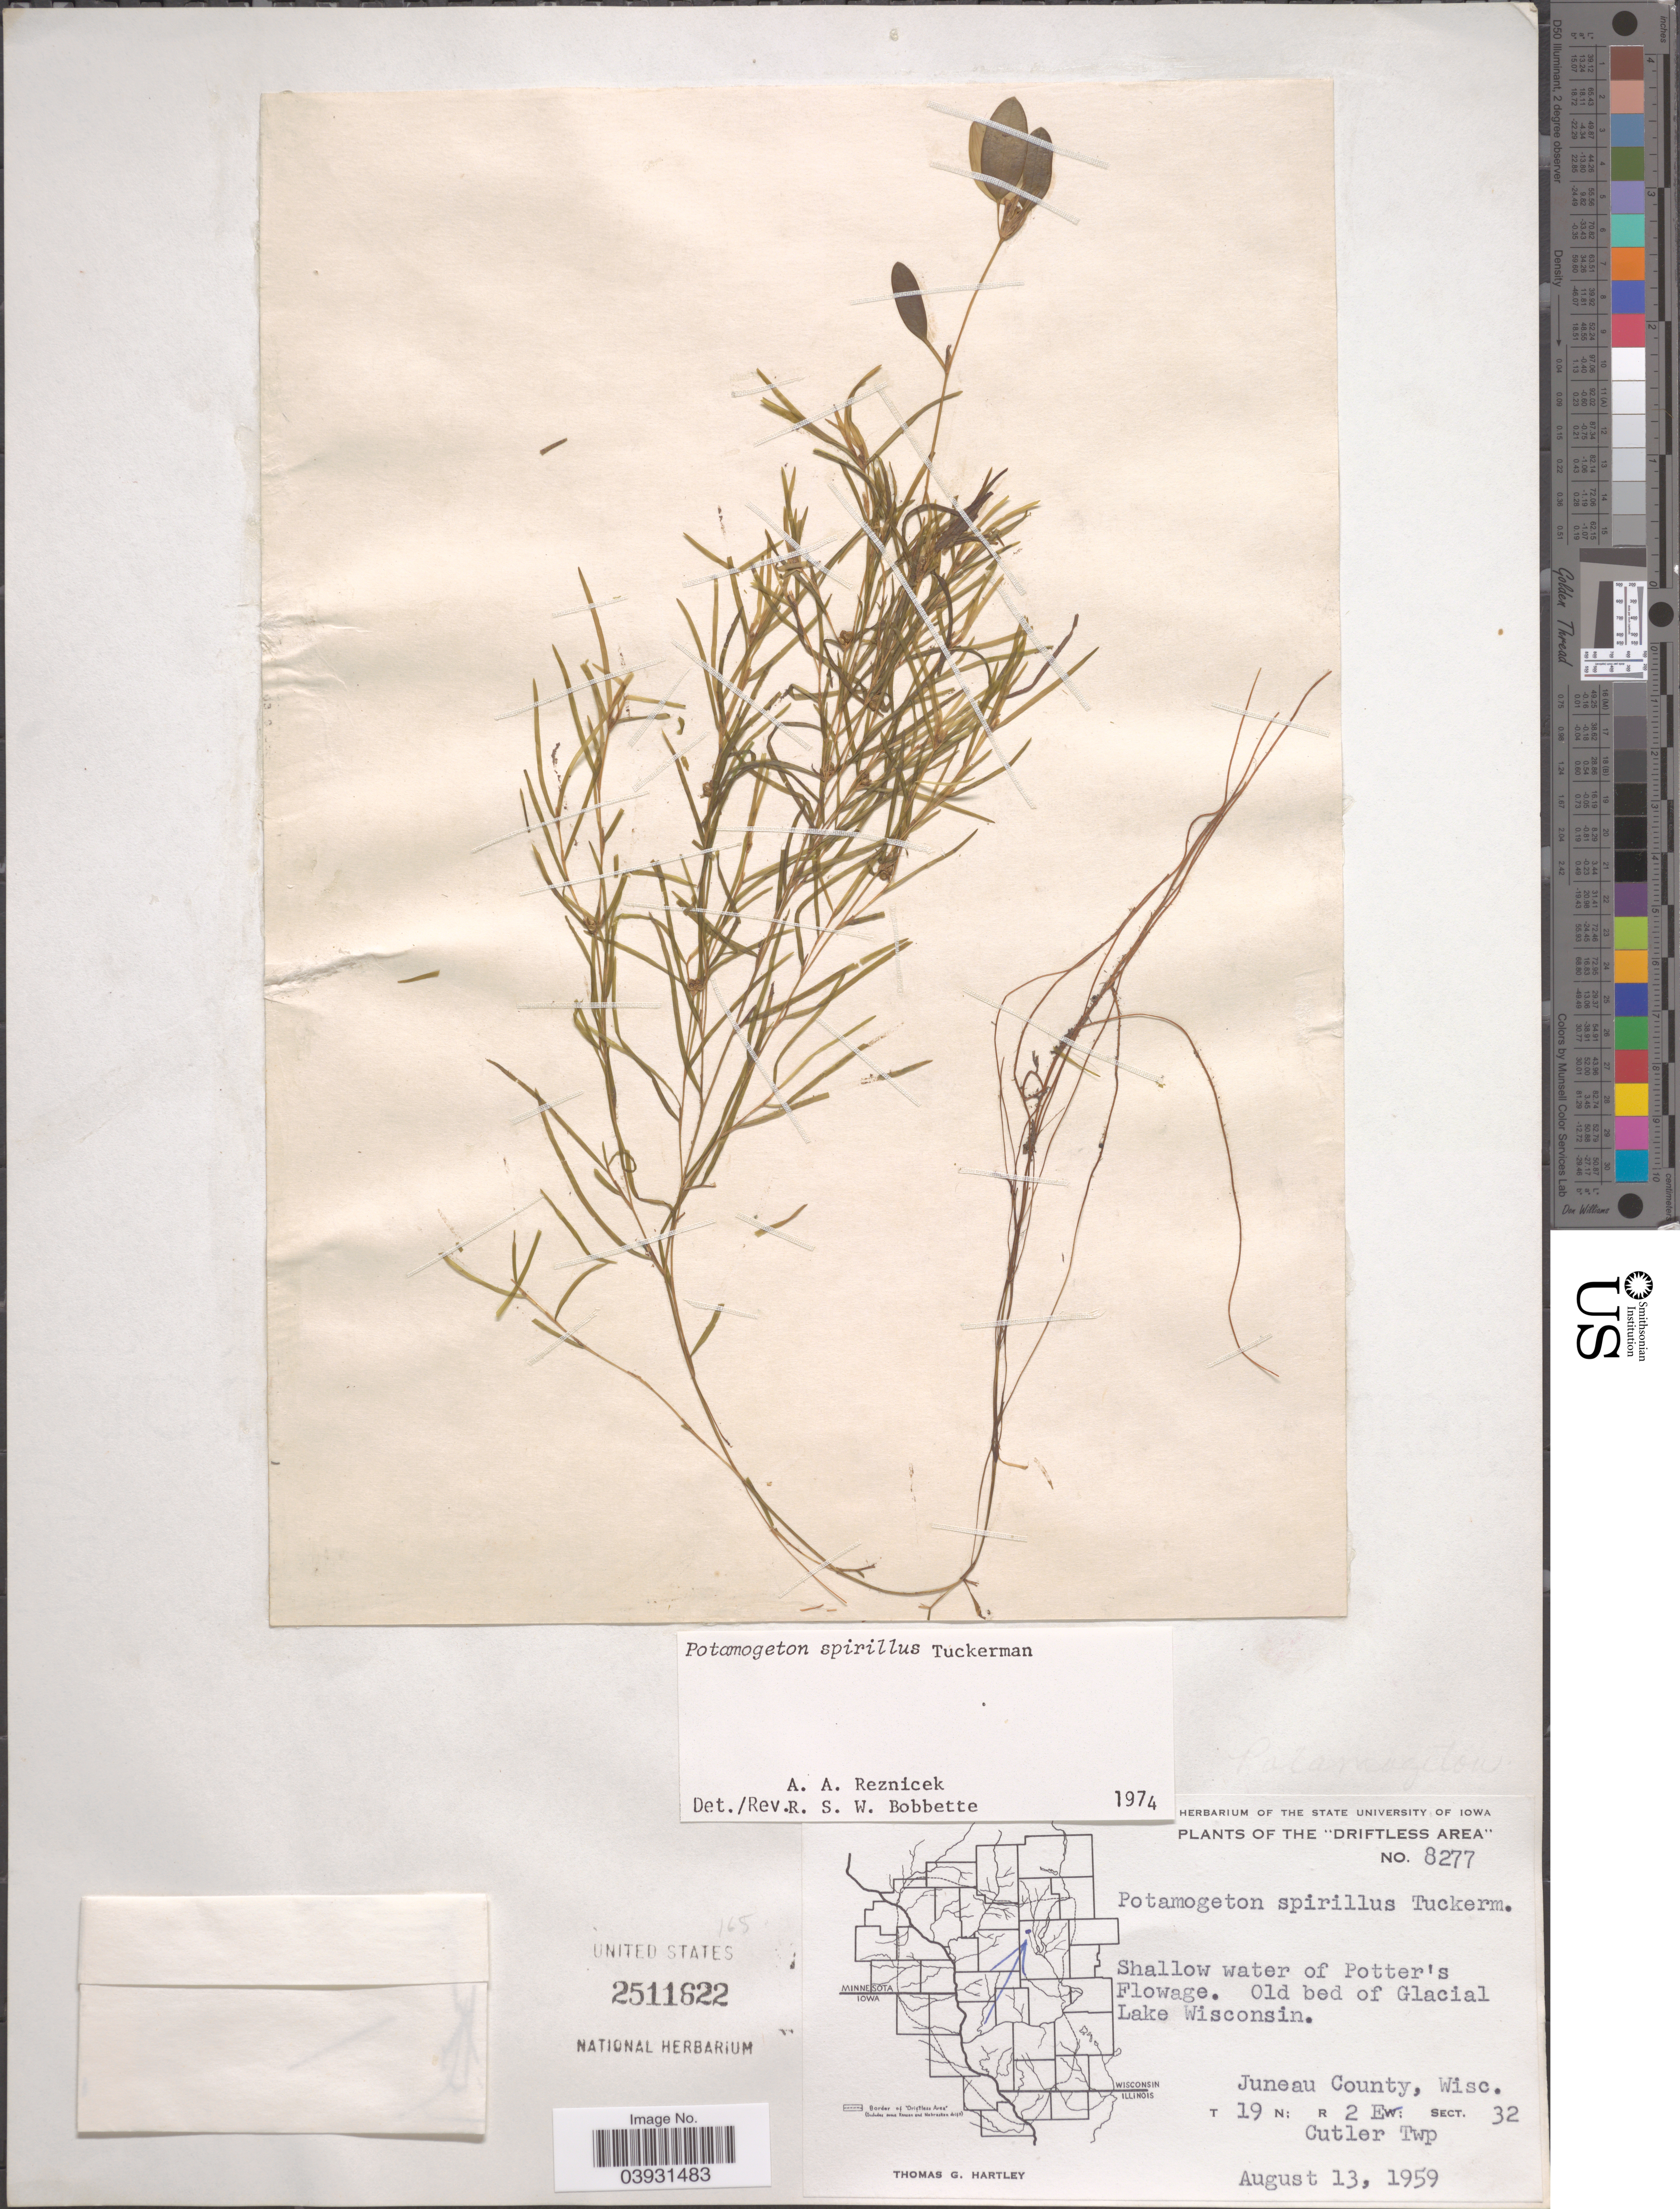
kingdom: Plantae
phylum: Tracheophyta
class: Liliopsida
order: Alismatales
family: Potamogetonaceae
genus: Potamogeton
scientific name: Potamogeton spirillus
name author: Tuck.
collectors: T. G. Hartley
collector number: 8277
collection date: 1959-08-13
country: United States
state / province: Wisconsin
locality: The "Driftless Area". Potter's Flowage. Old bed of Glacial Lake Wisconsin. Juneau County. T19 N; R 2 E; Sect. 32. Cutler Twp.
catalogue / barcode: US 2511622